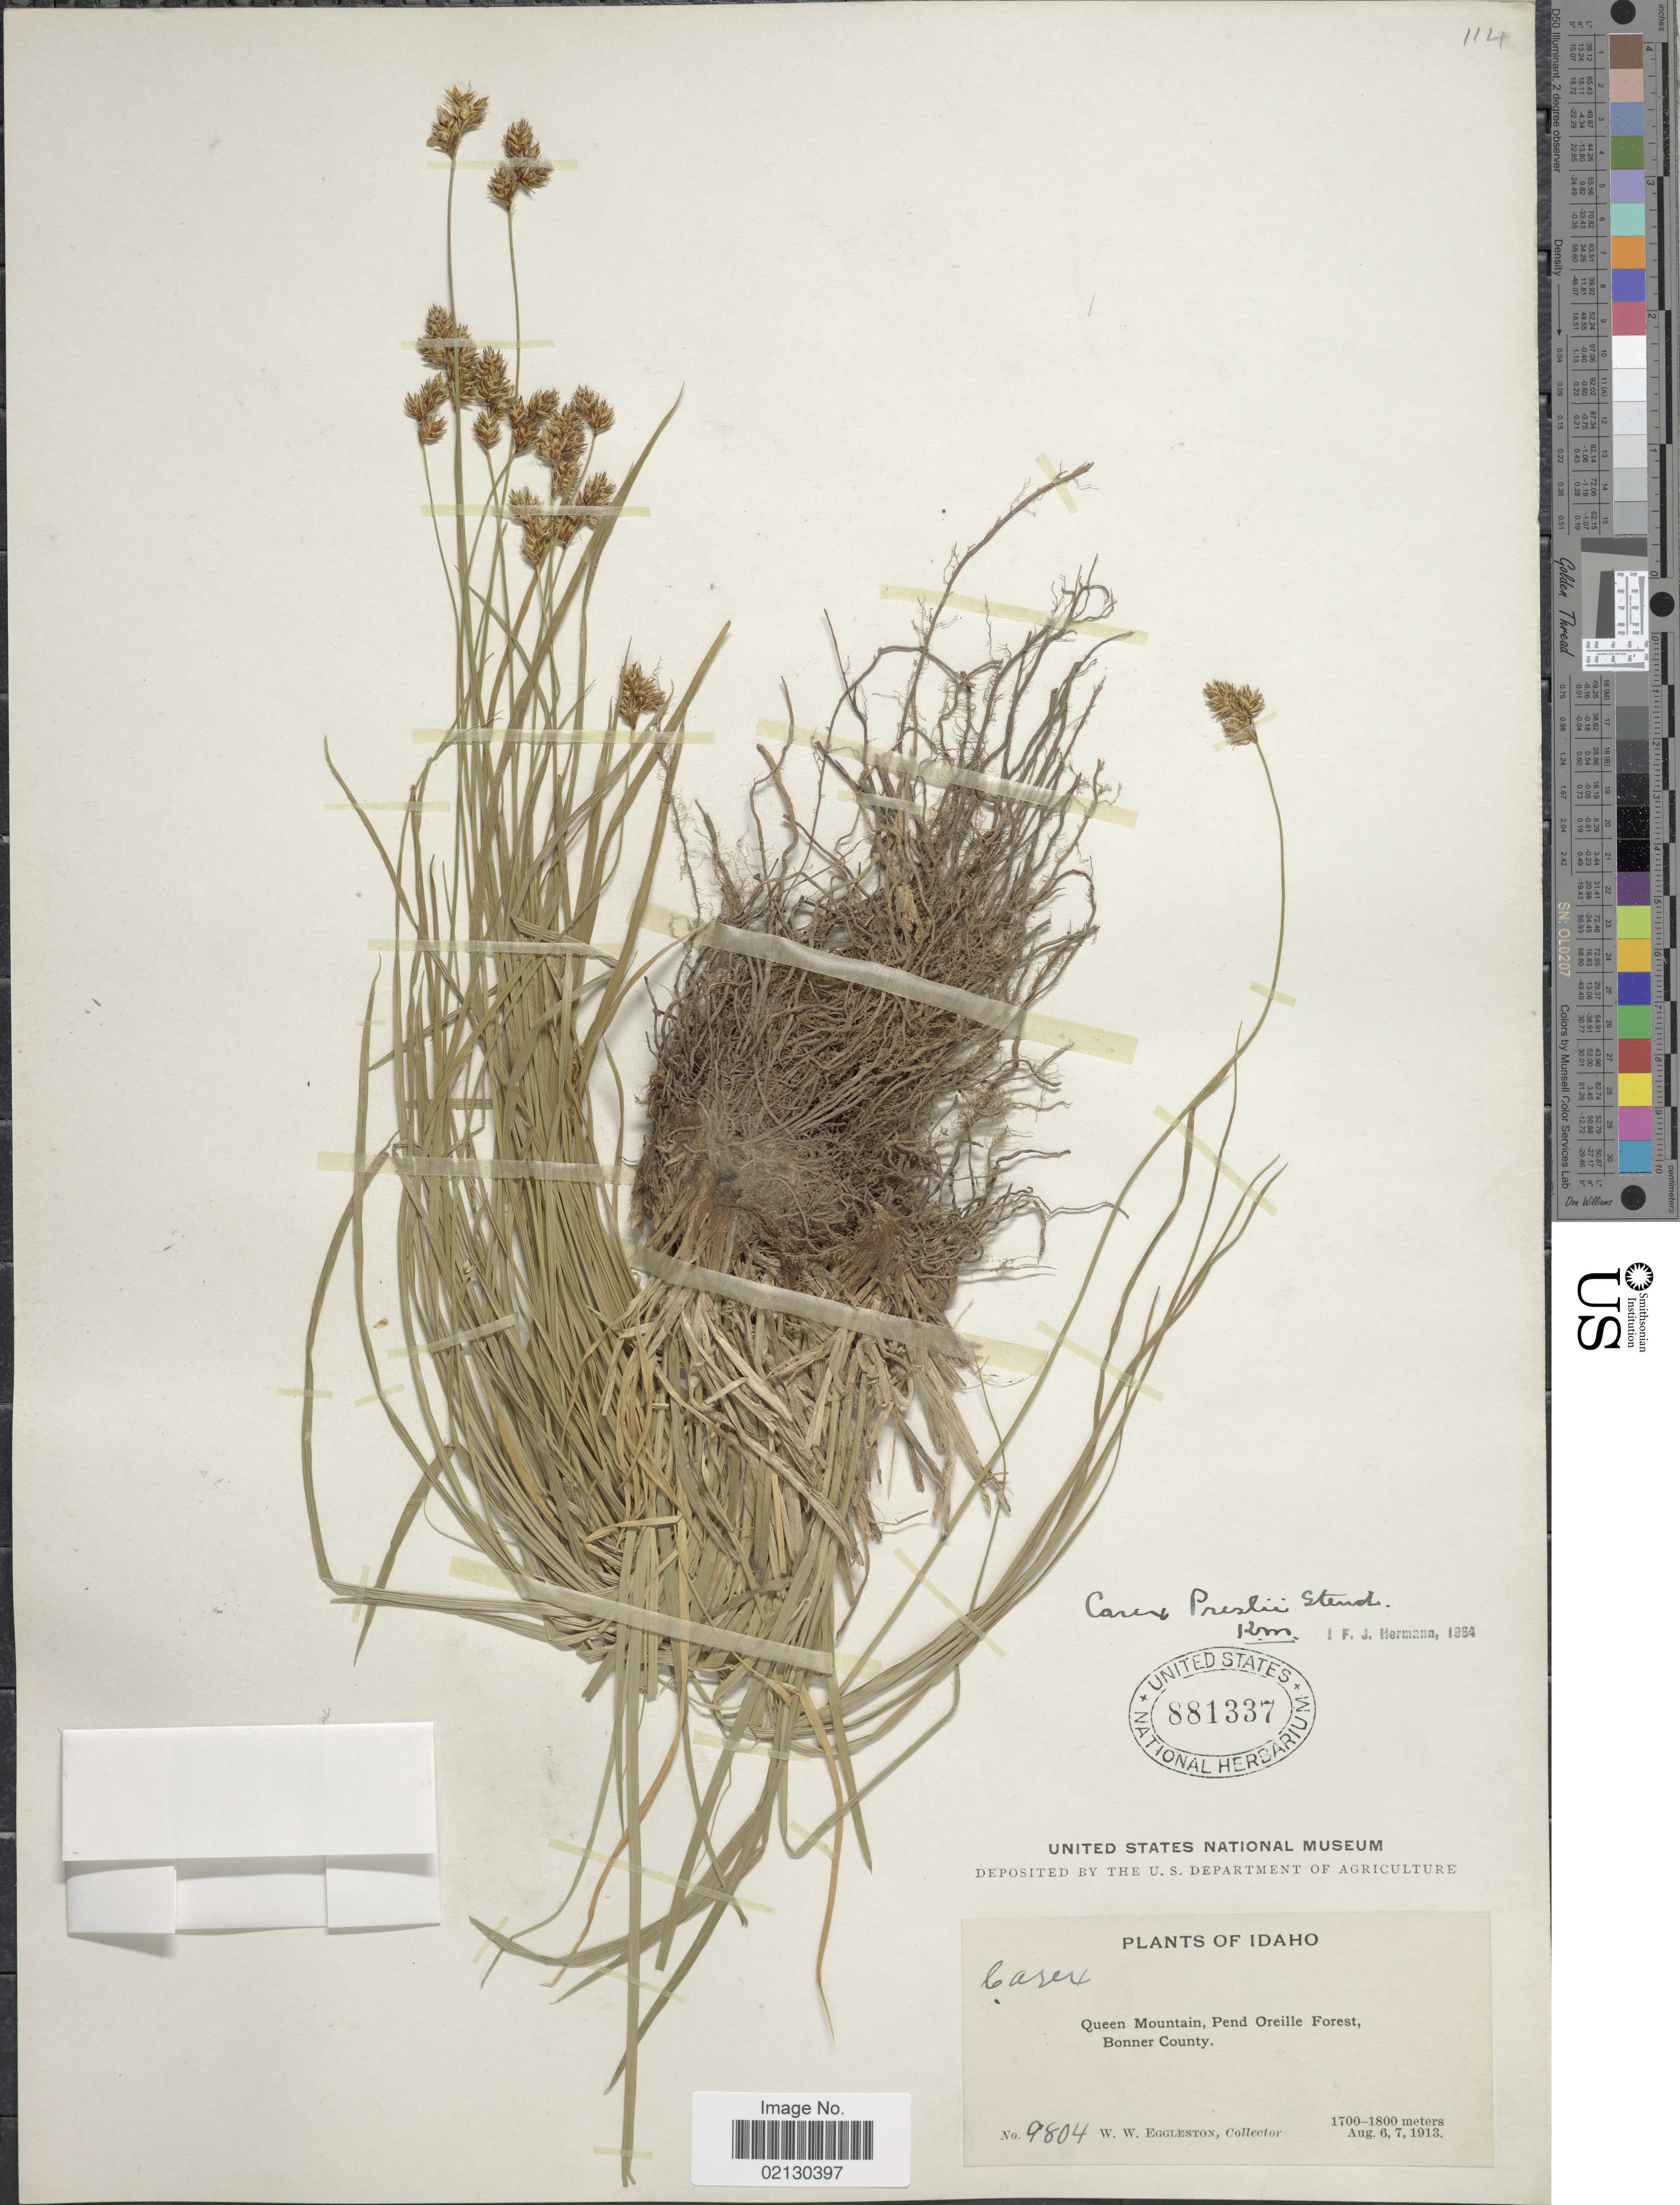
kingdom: Plantae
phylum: Tracheophyta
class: Liliopsida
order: Poales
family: Cyperaceae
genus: Carex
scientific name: Carex preslii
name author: Steud.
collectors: W. W. Eggleston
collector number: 9804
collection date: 1913-08-06/1913-08-07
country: United States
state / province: Idaho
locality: Queen Mountain, Pend Oreille Forest, Bonner County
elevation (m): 1700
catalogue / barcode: US 881337